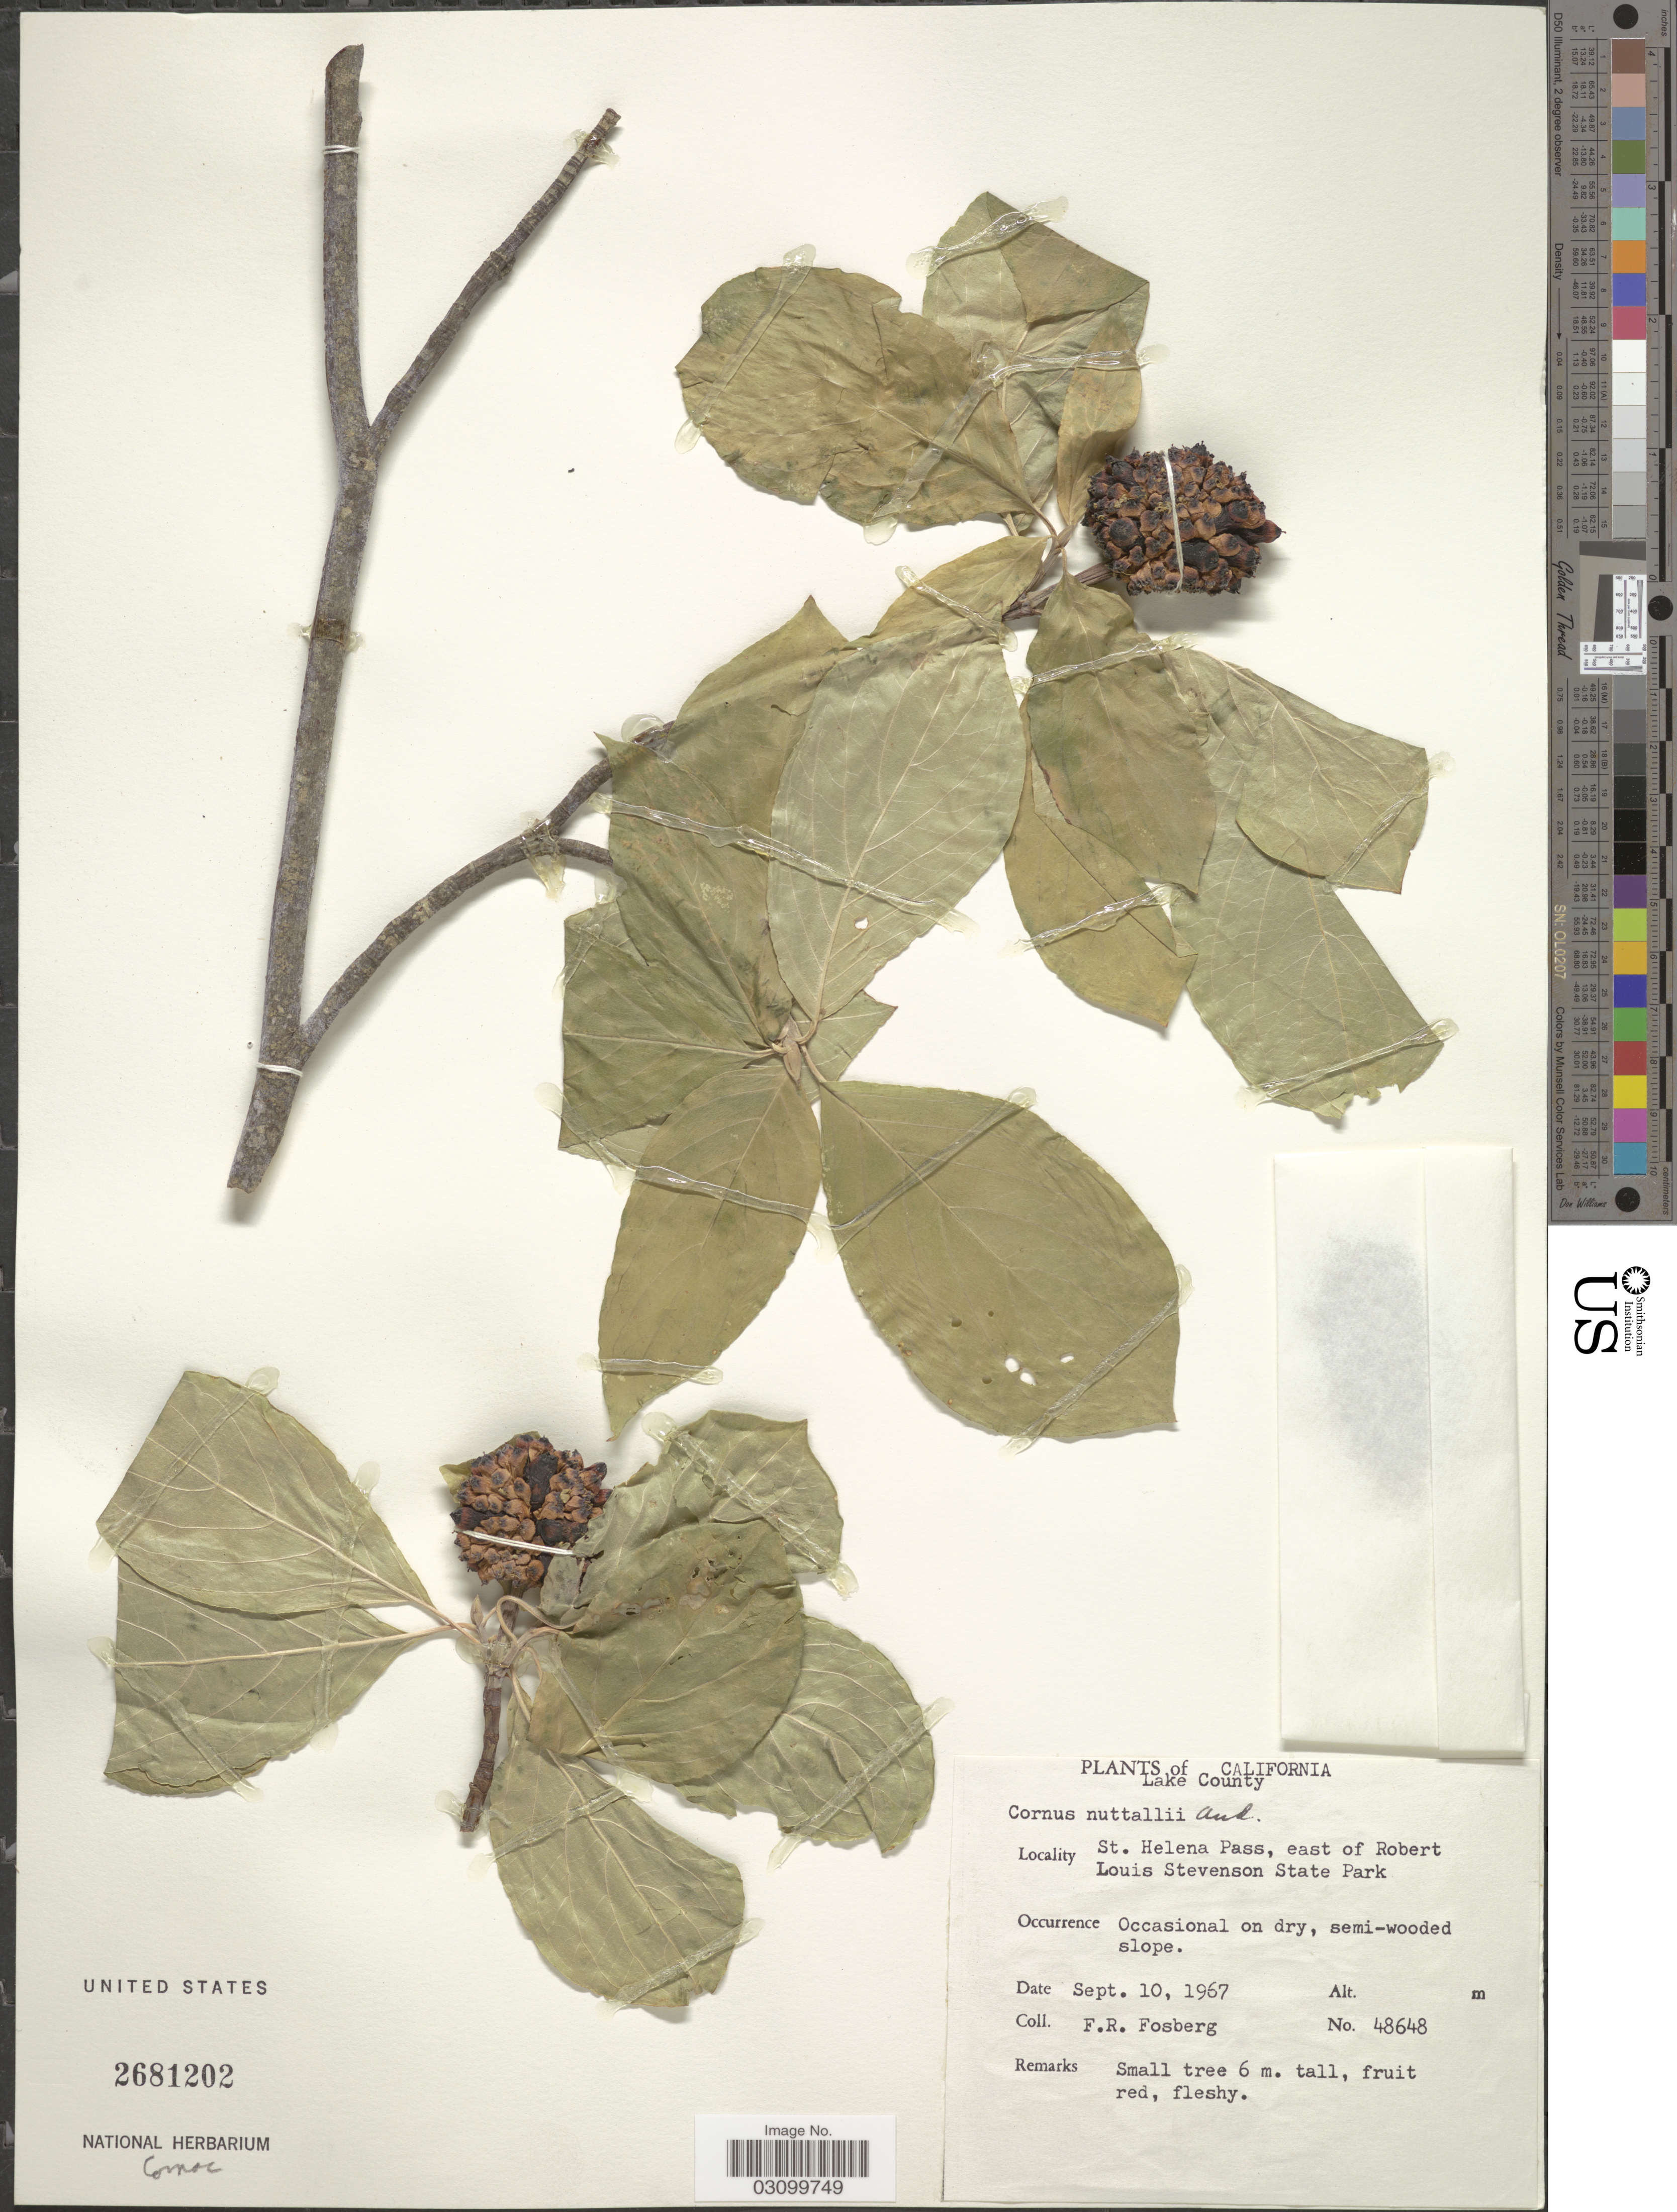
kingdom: Plantae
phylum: Tracheophyta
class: Magnoliopsida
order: Cornales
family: Cornaceae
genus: Cornus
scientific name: Cornus nuttallii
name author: Audubon ex Torr. & A. Gray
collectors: F. R. Fosberg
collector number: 48648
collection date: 1967-09-10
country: United States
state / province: California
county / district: Lake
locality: Lake County. St. Helena Pass, east of Robert Louis Stevenson State Park.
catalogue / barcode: US 2681202